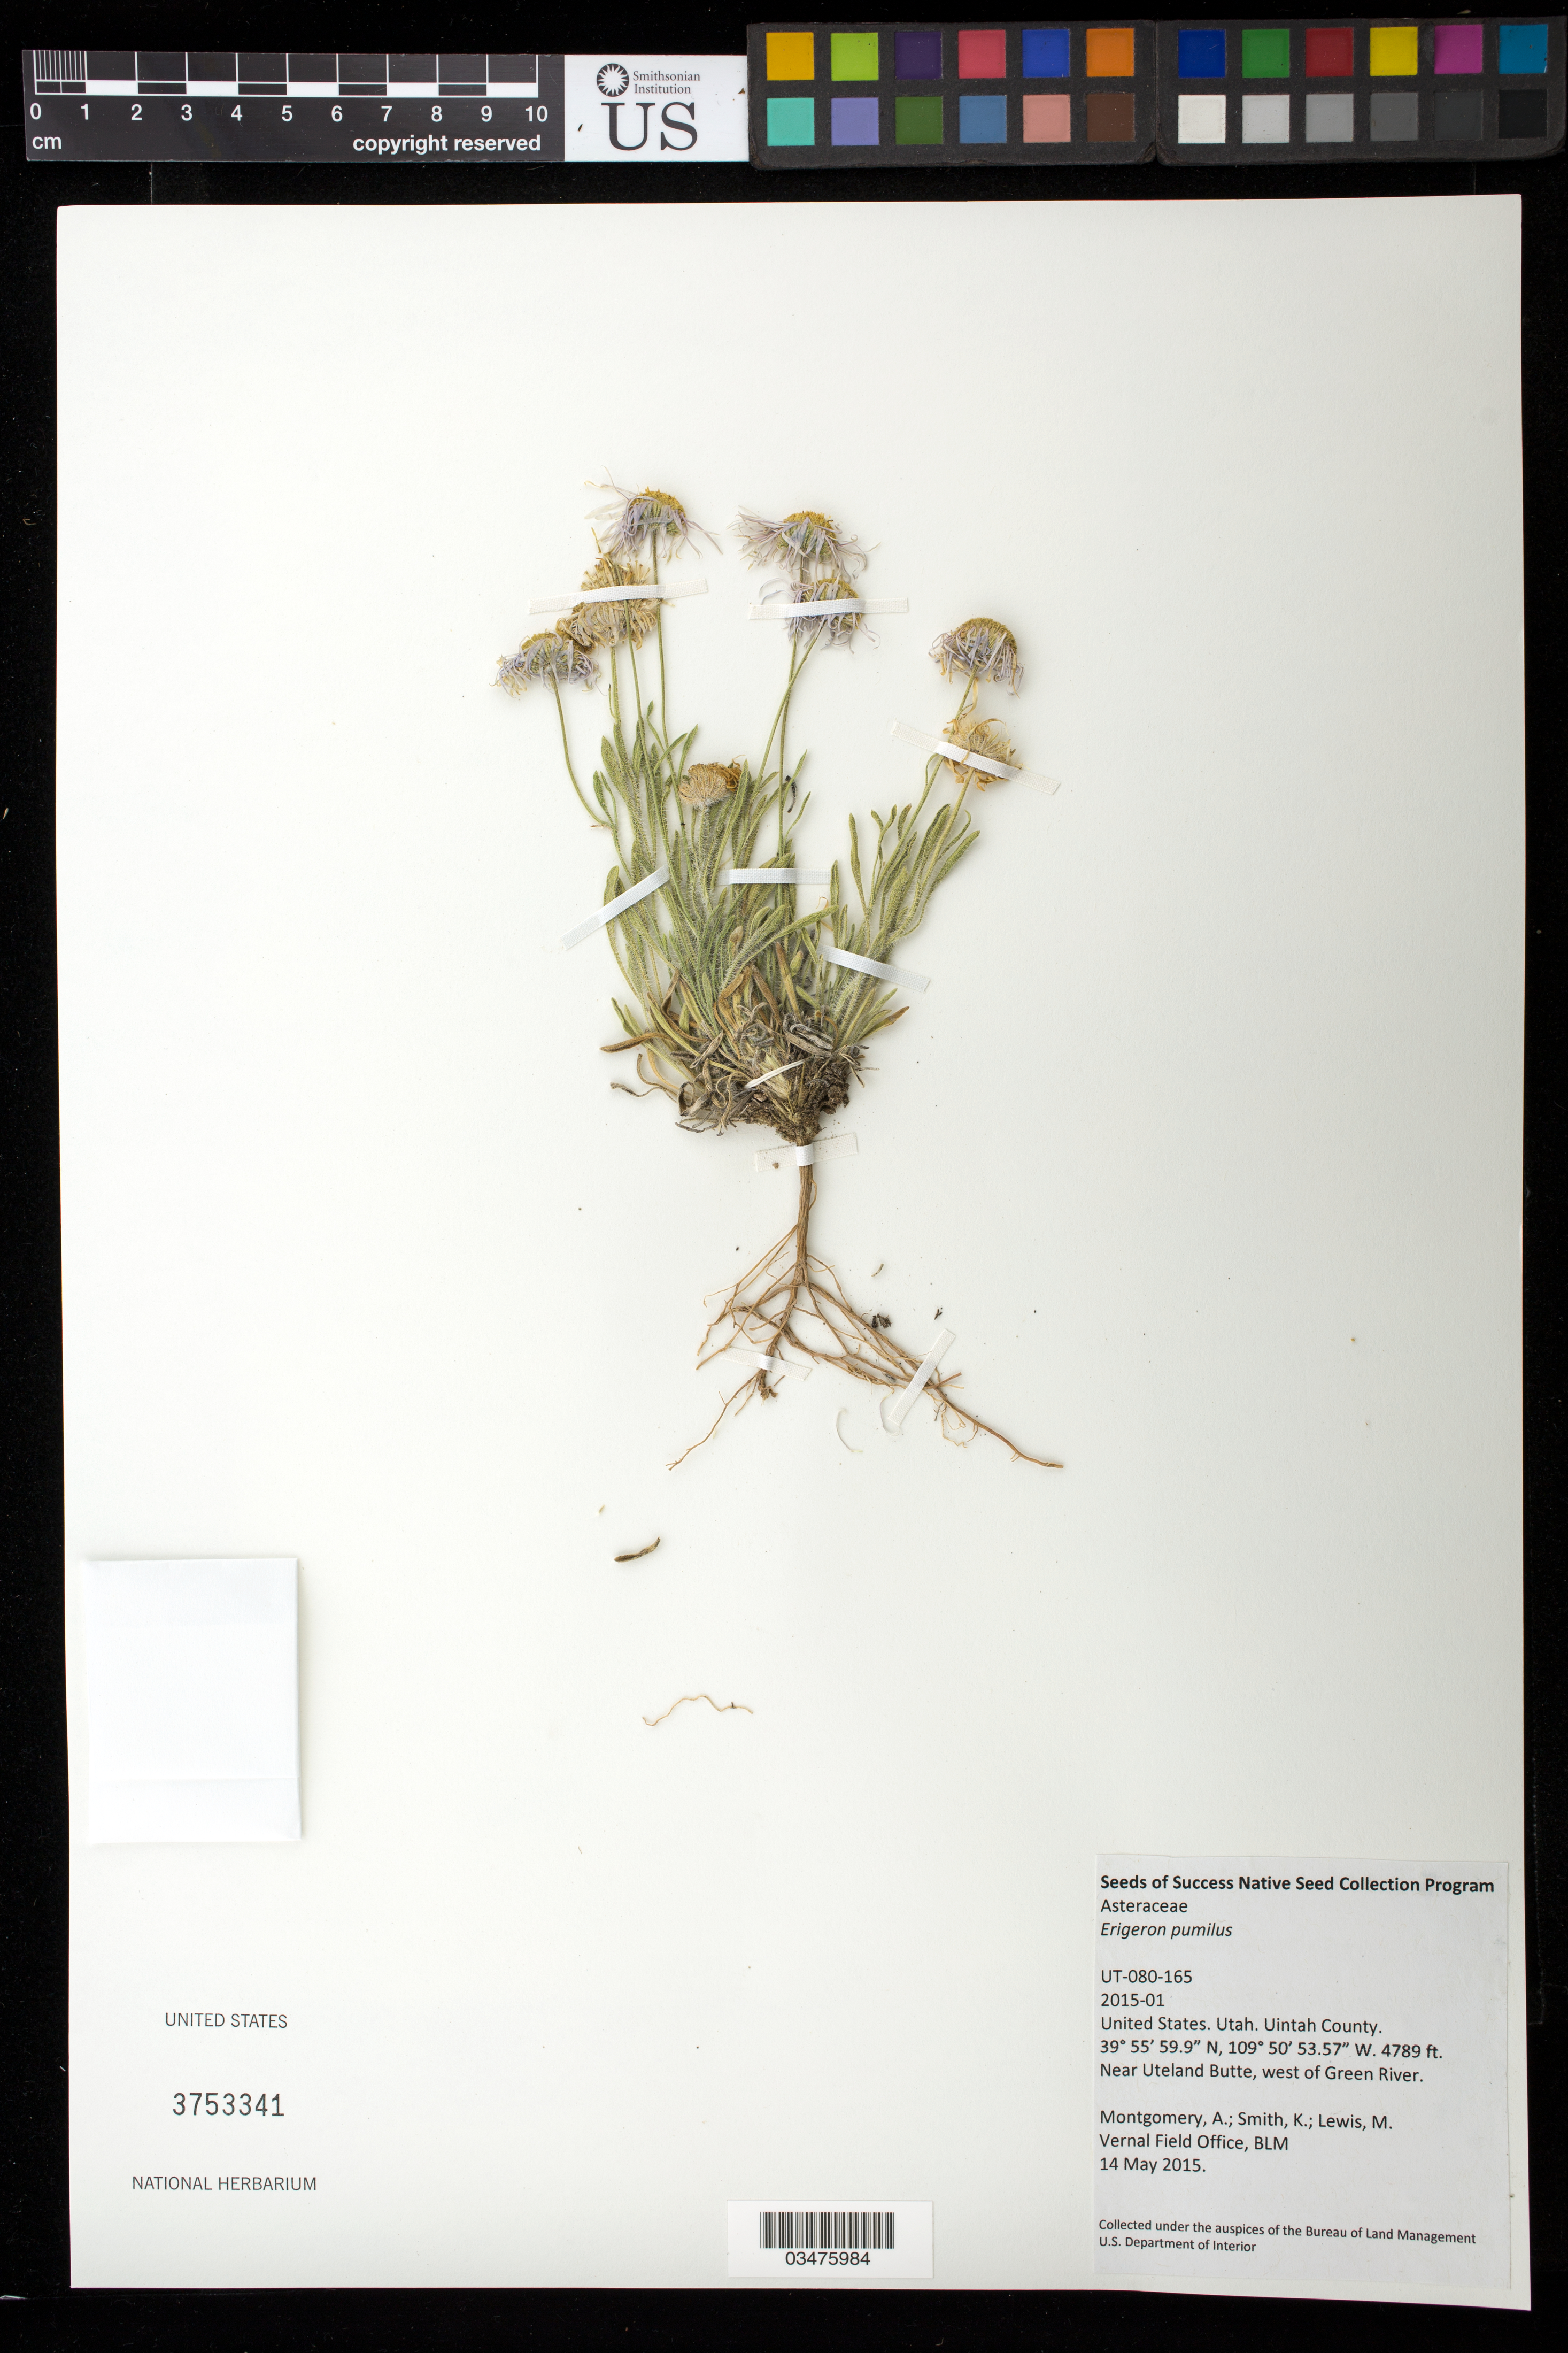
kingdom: Plantae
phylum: Tracheophyta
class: Magnoliopsida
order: Asterales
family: Asteraceae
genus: Erigeron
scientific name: Erigeron pumilus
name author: Nutt.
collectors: A. Montgomery, K. Smith & M. Lewis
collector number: UT-080-165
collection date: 2015-05-14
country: United States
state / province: Utah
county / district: Uintah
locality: Near Uteland Butte, W of Green River.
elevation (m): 1460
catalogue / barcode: US 3753341